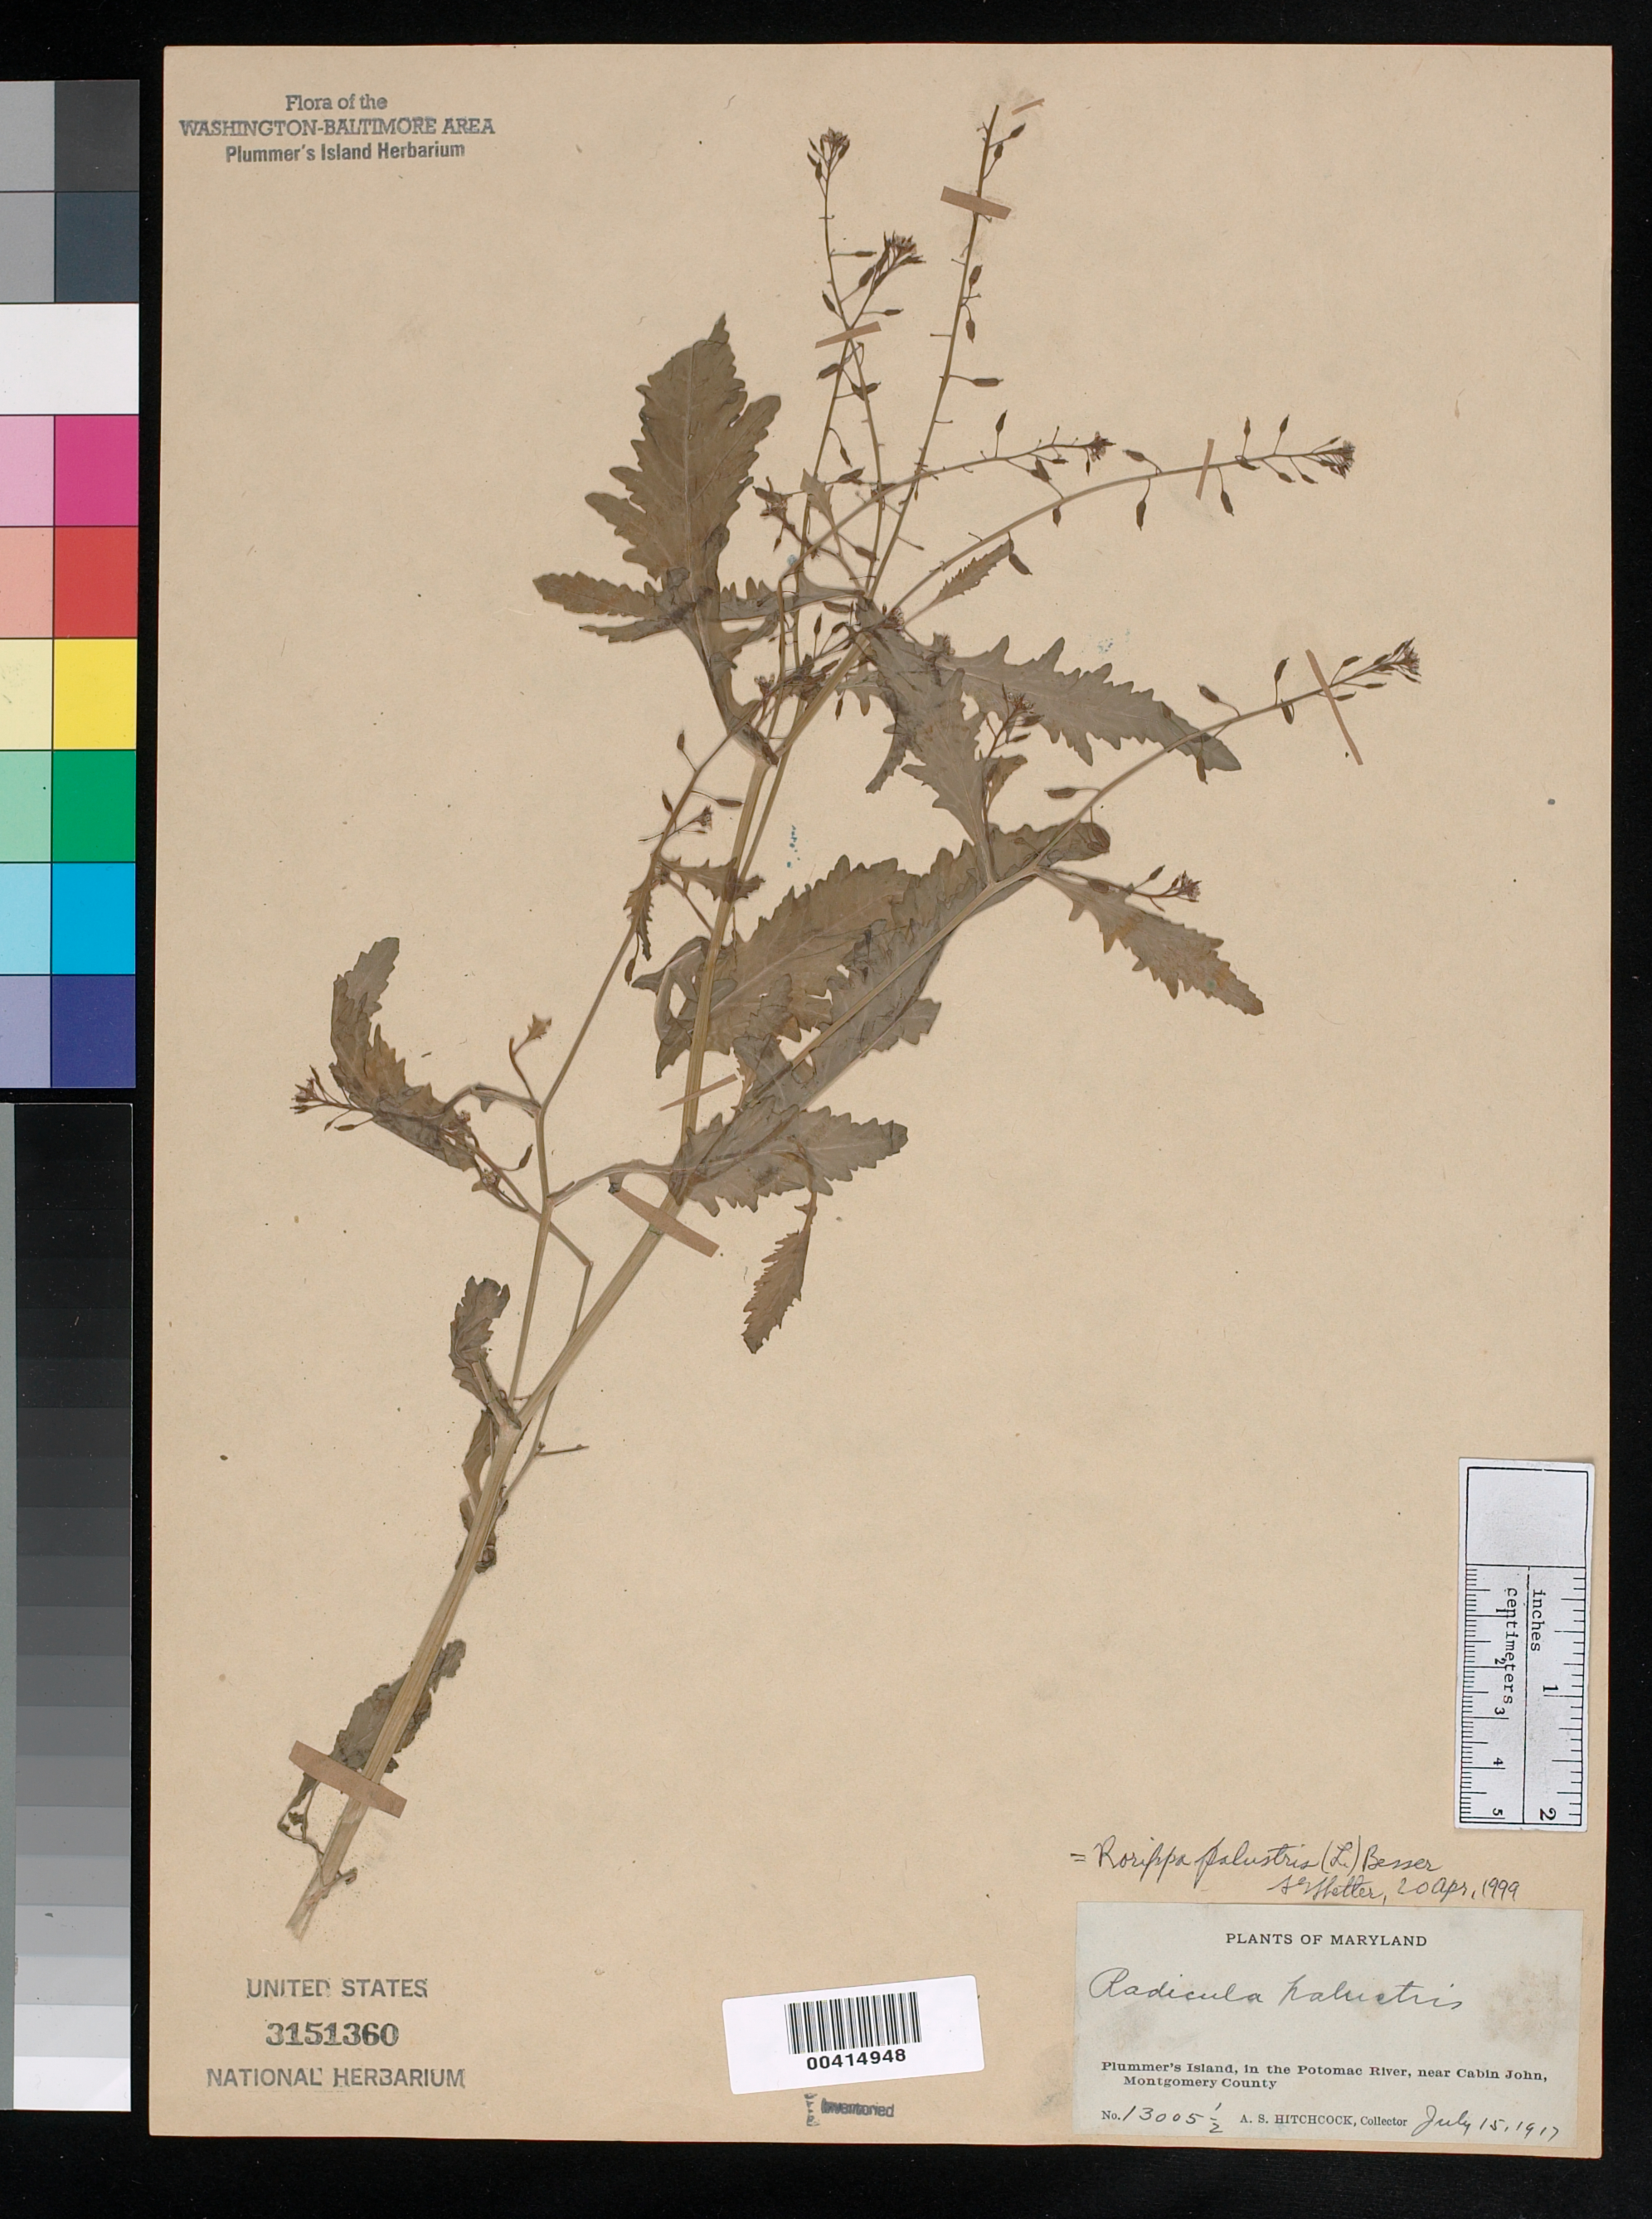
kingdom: Plantae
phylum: Tracheophyta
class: Magnoliopsida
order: Brassicales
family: Brassicaceae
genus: Rorippa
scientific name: Rorippa palustris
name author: (L.) Besser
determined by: Shetler, Stanwyn G., (US), NMNH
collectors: A. S. Hitchcock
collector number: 13005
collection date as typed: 16 Sep 1917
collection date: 1917-09-16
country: United States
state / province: Maryland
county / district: Montgomery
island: Plummers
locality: Plummer's Island C. & O. Canal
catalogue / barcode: US 3151360